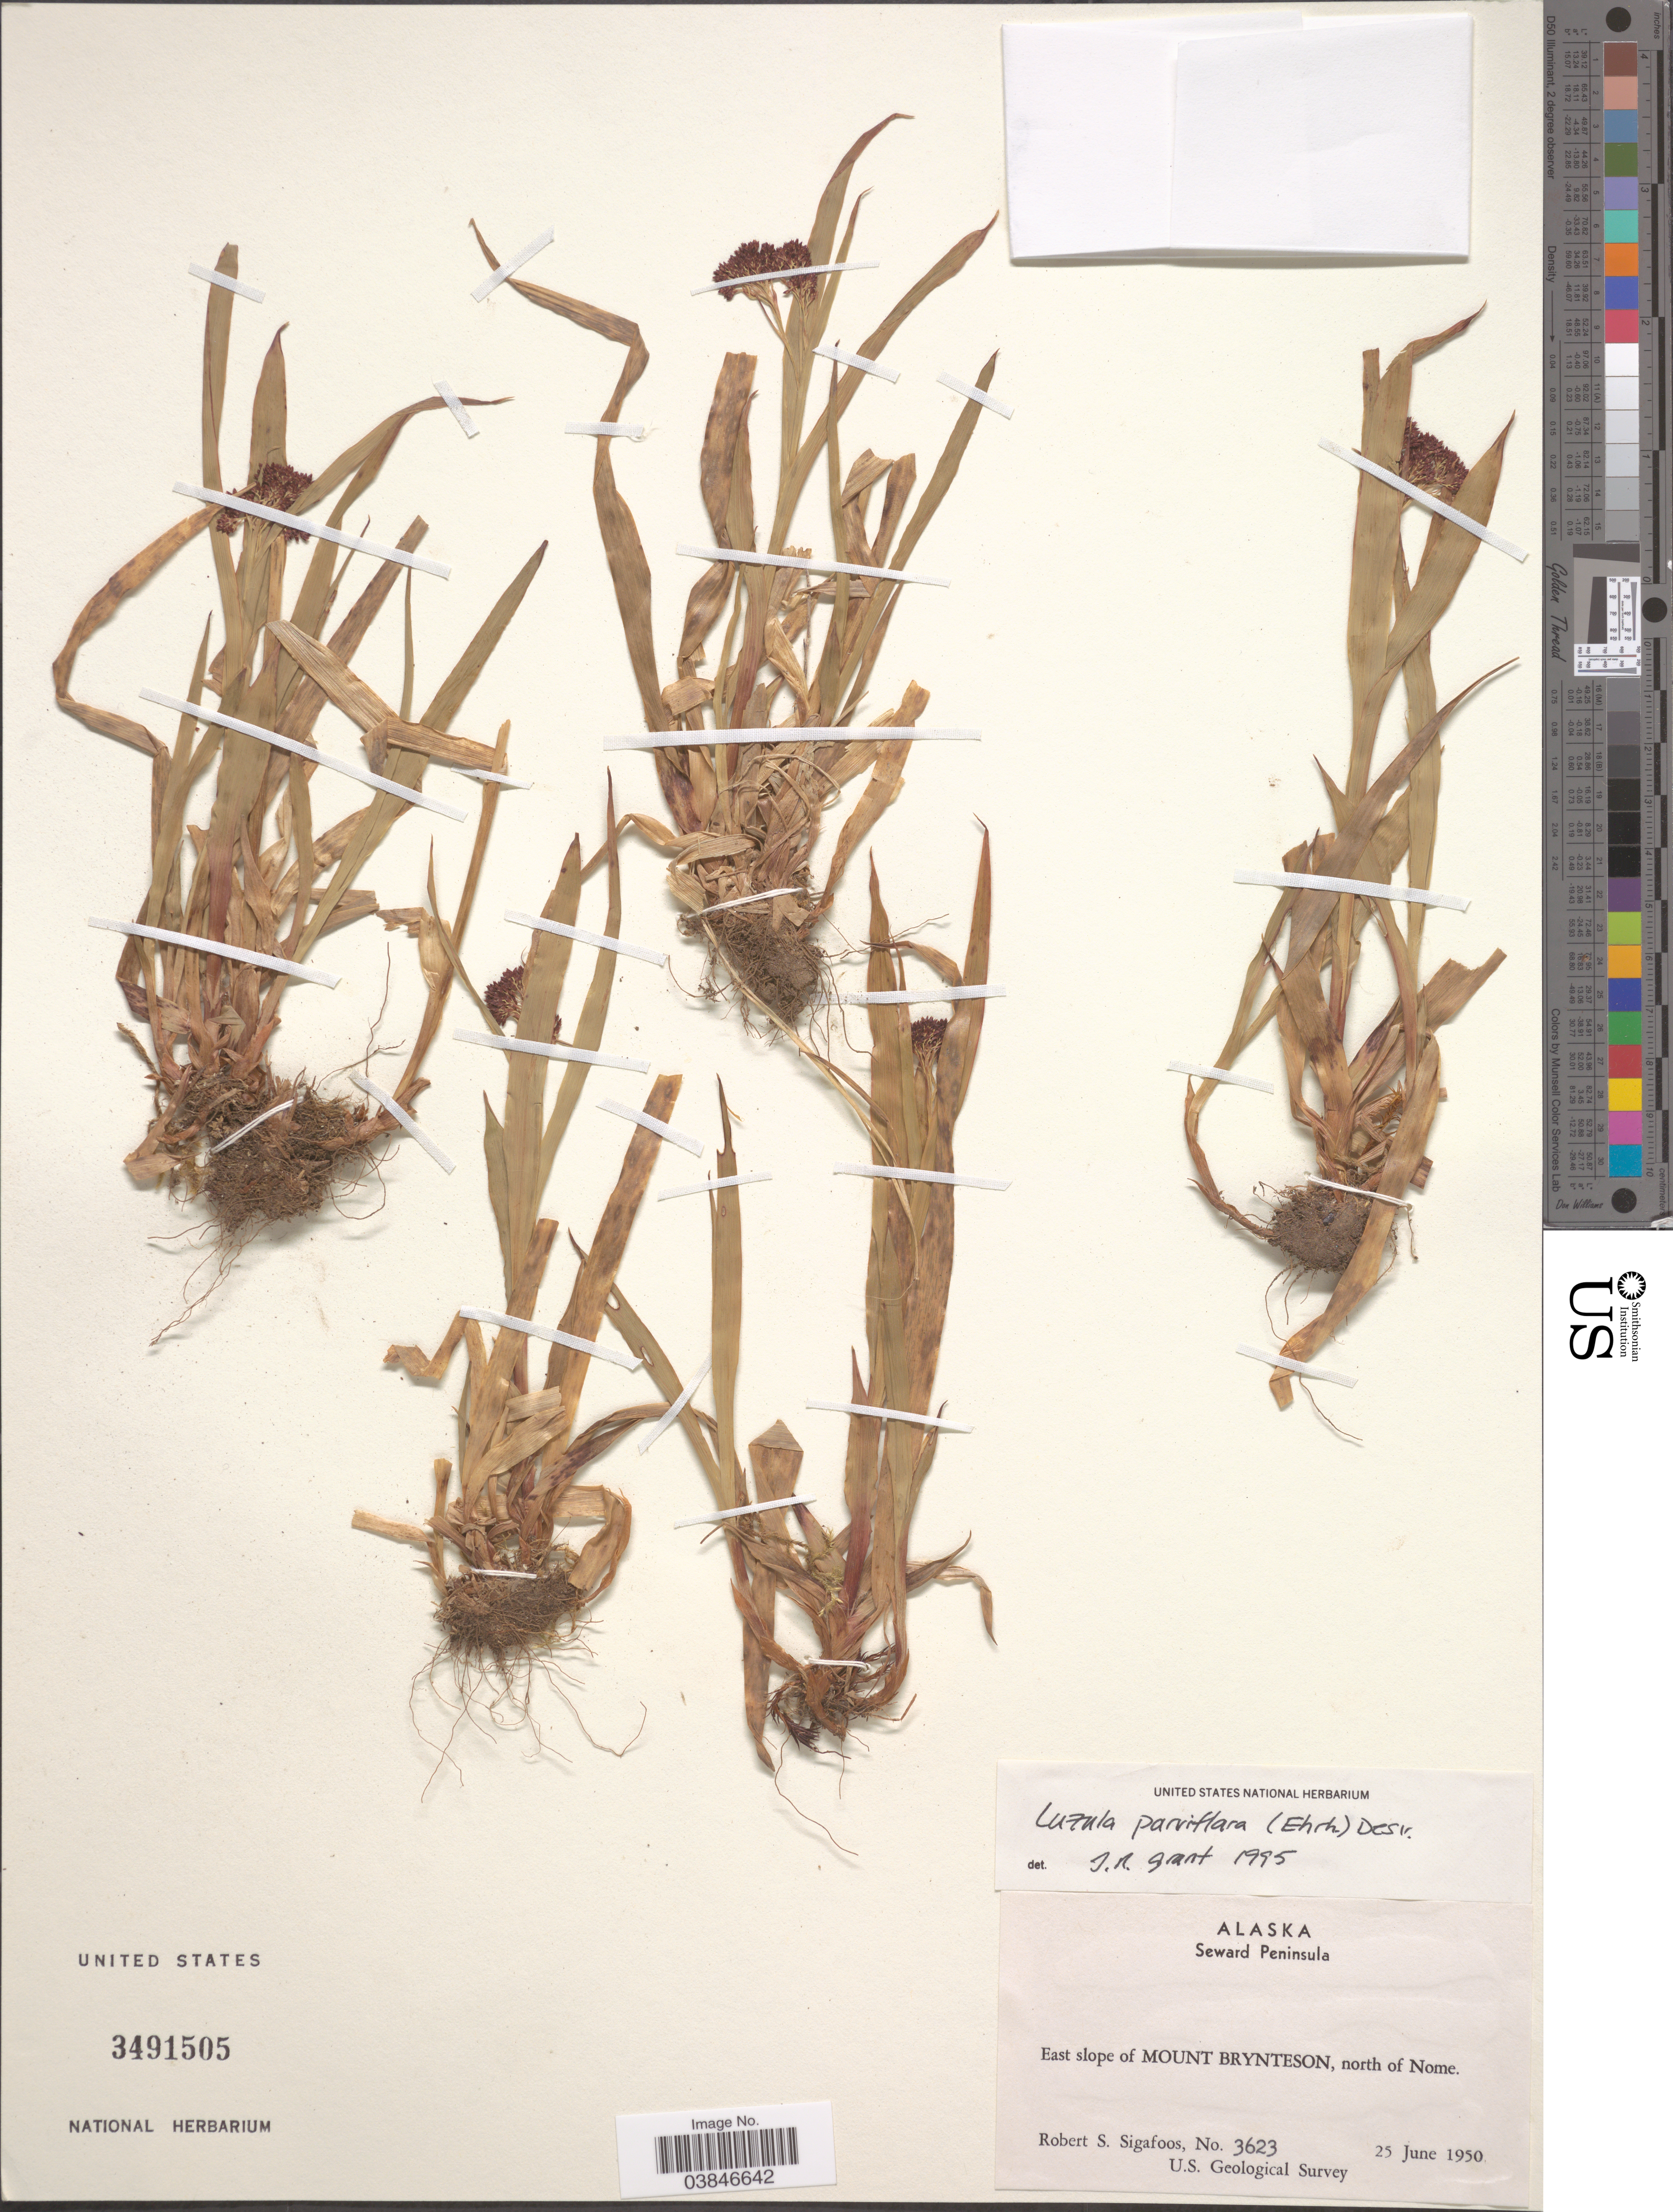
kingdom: Plantae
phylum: Tracheophyta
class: Liliopsida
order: Poales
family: Juncaceae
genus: Luzula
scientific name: Luzula parviflora subsp. parviflora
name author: (Ehrh.) Desv.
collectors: R. Sigafoos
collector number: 3623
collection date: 1950-06-25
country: United States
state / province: Alaska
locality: Seward Peninsula. East slope of Mount Brynteson, north of Nome.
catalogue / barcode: US 3491505